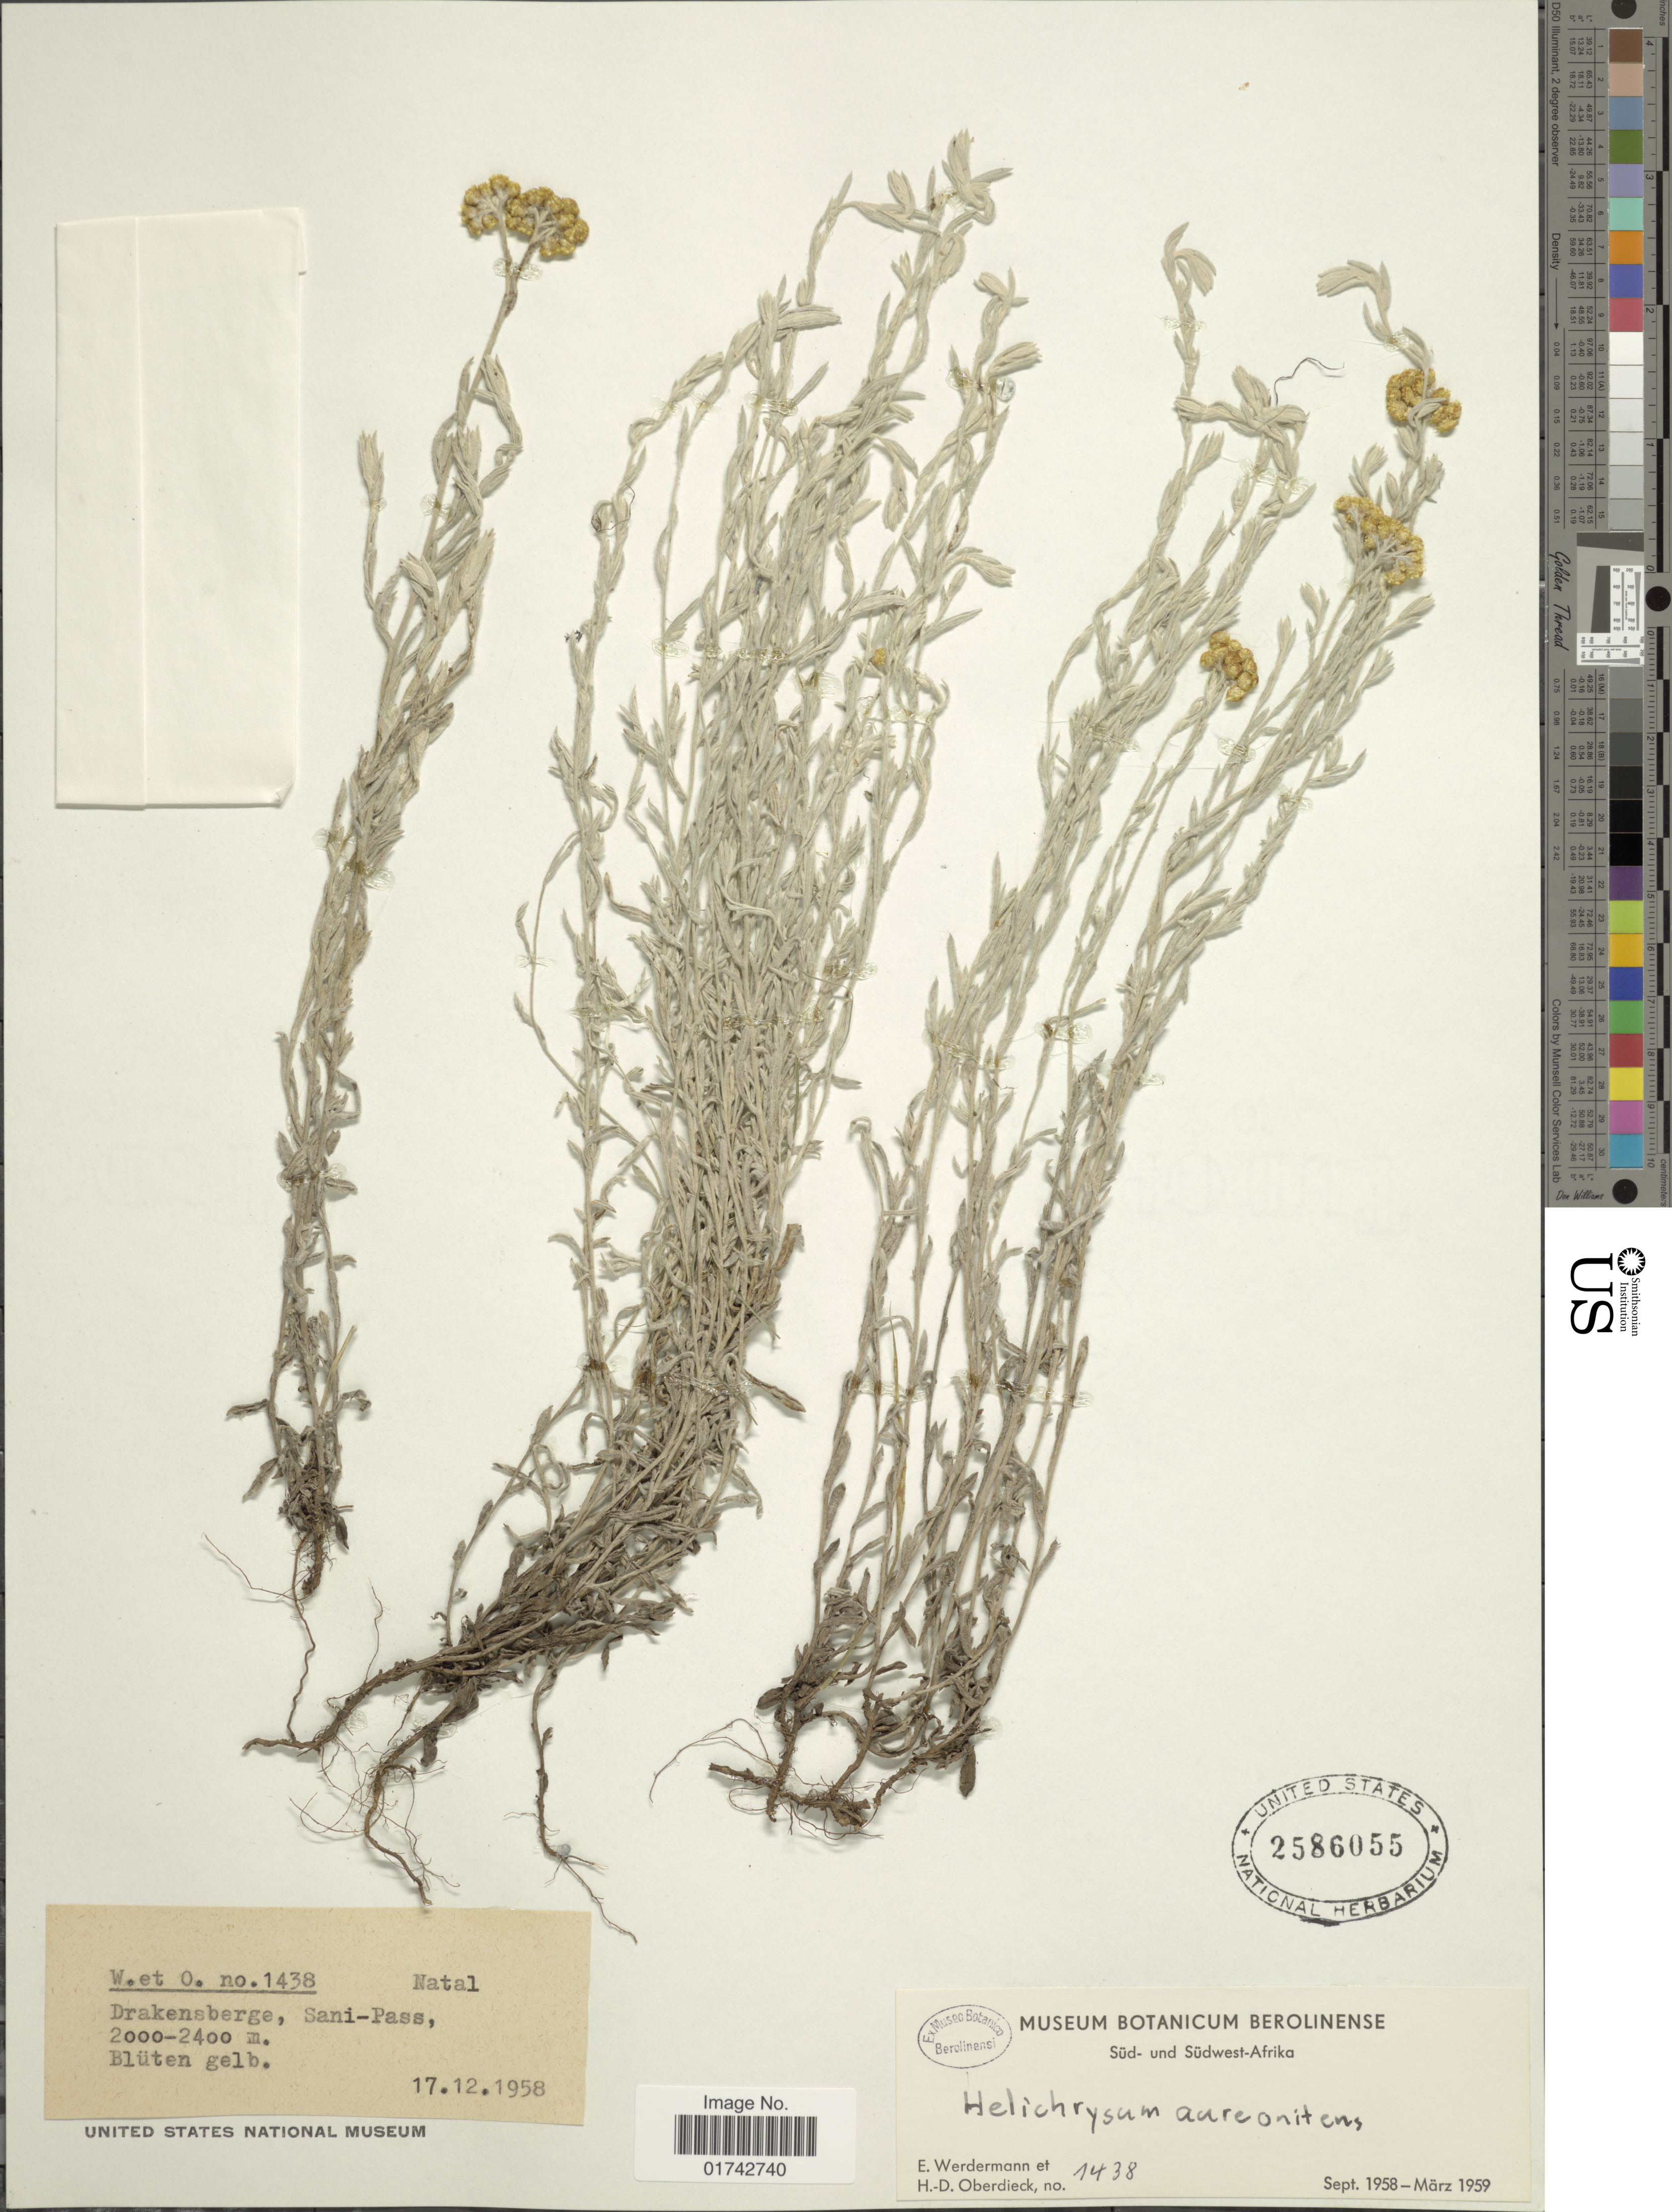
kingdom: Plantae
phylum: Tracheophyta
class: Magnoliopsida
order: Asterales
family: Asteraceae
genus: Helichrysum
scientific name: Helichrysum aureonitens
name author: Sch. Bip.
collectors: E. Werdermann & H. Oberdieck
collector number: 1438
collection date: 1958-12-17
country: South Africa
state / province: KwaZulu-Natal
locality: Natal. Drakensberge, Sani-Pass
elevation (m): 2000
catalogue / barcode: US 2586055